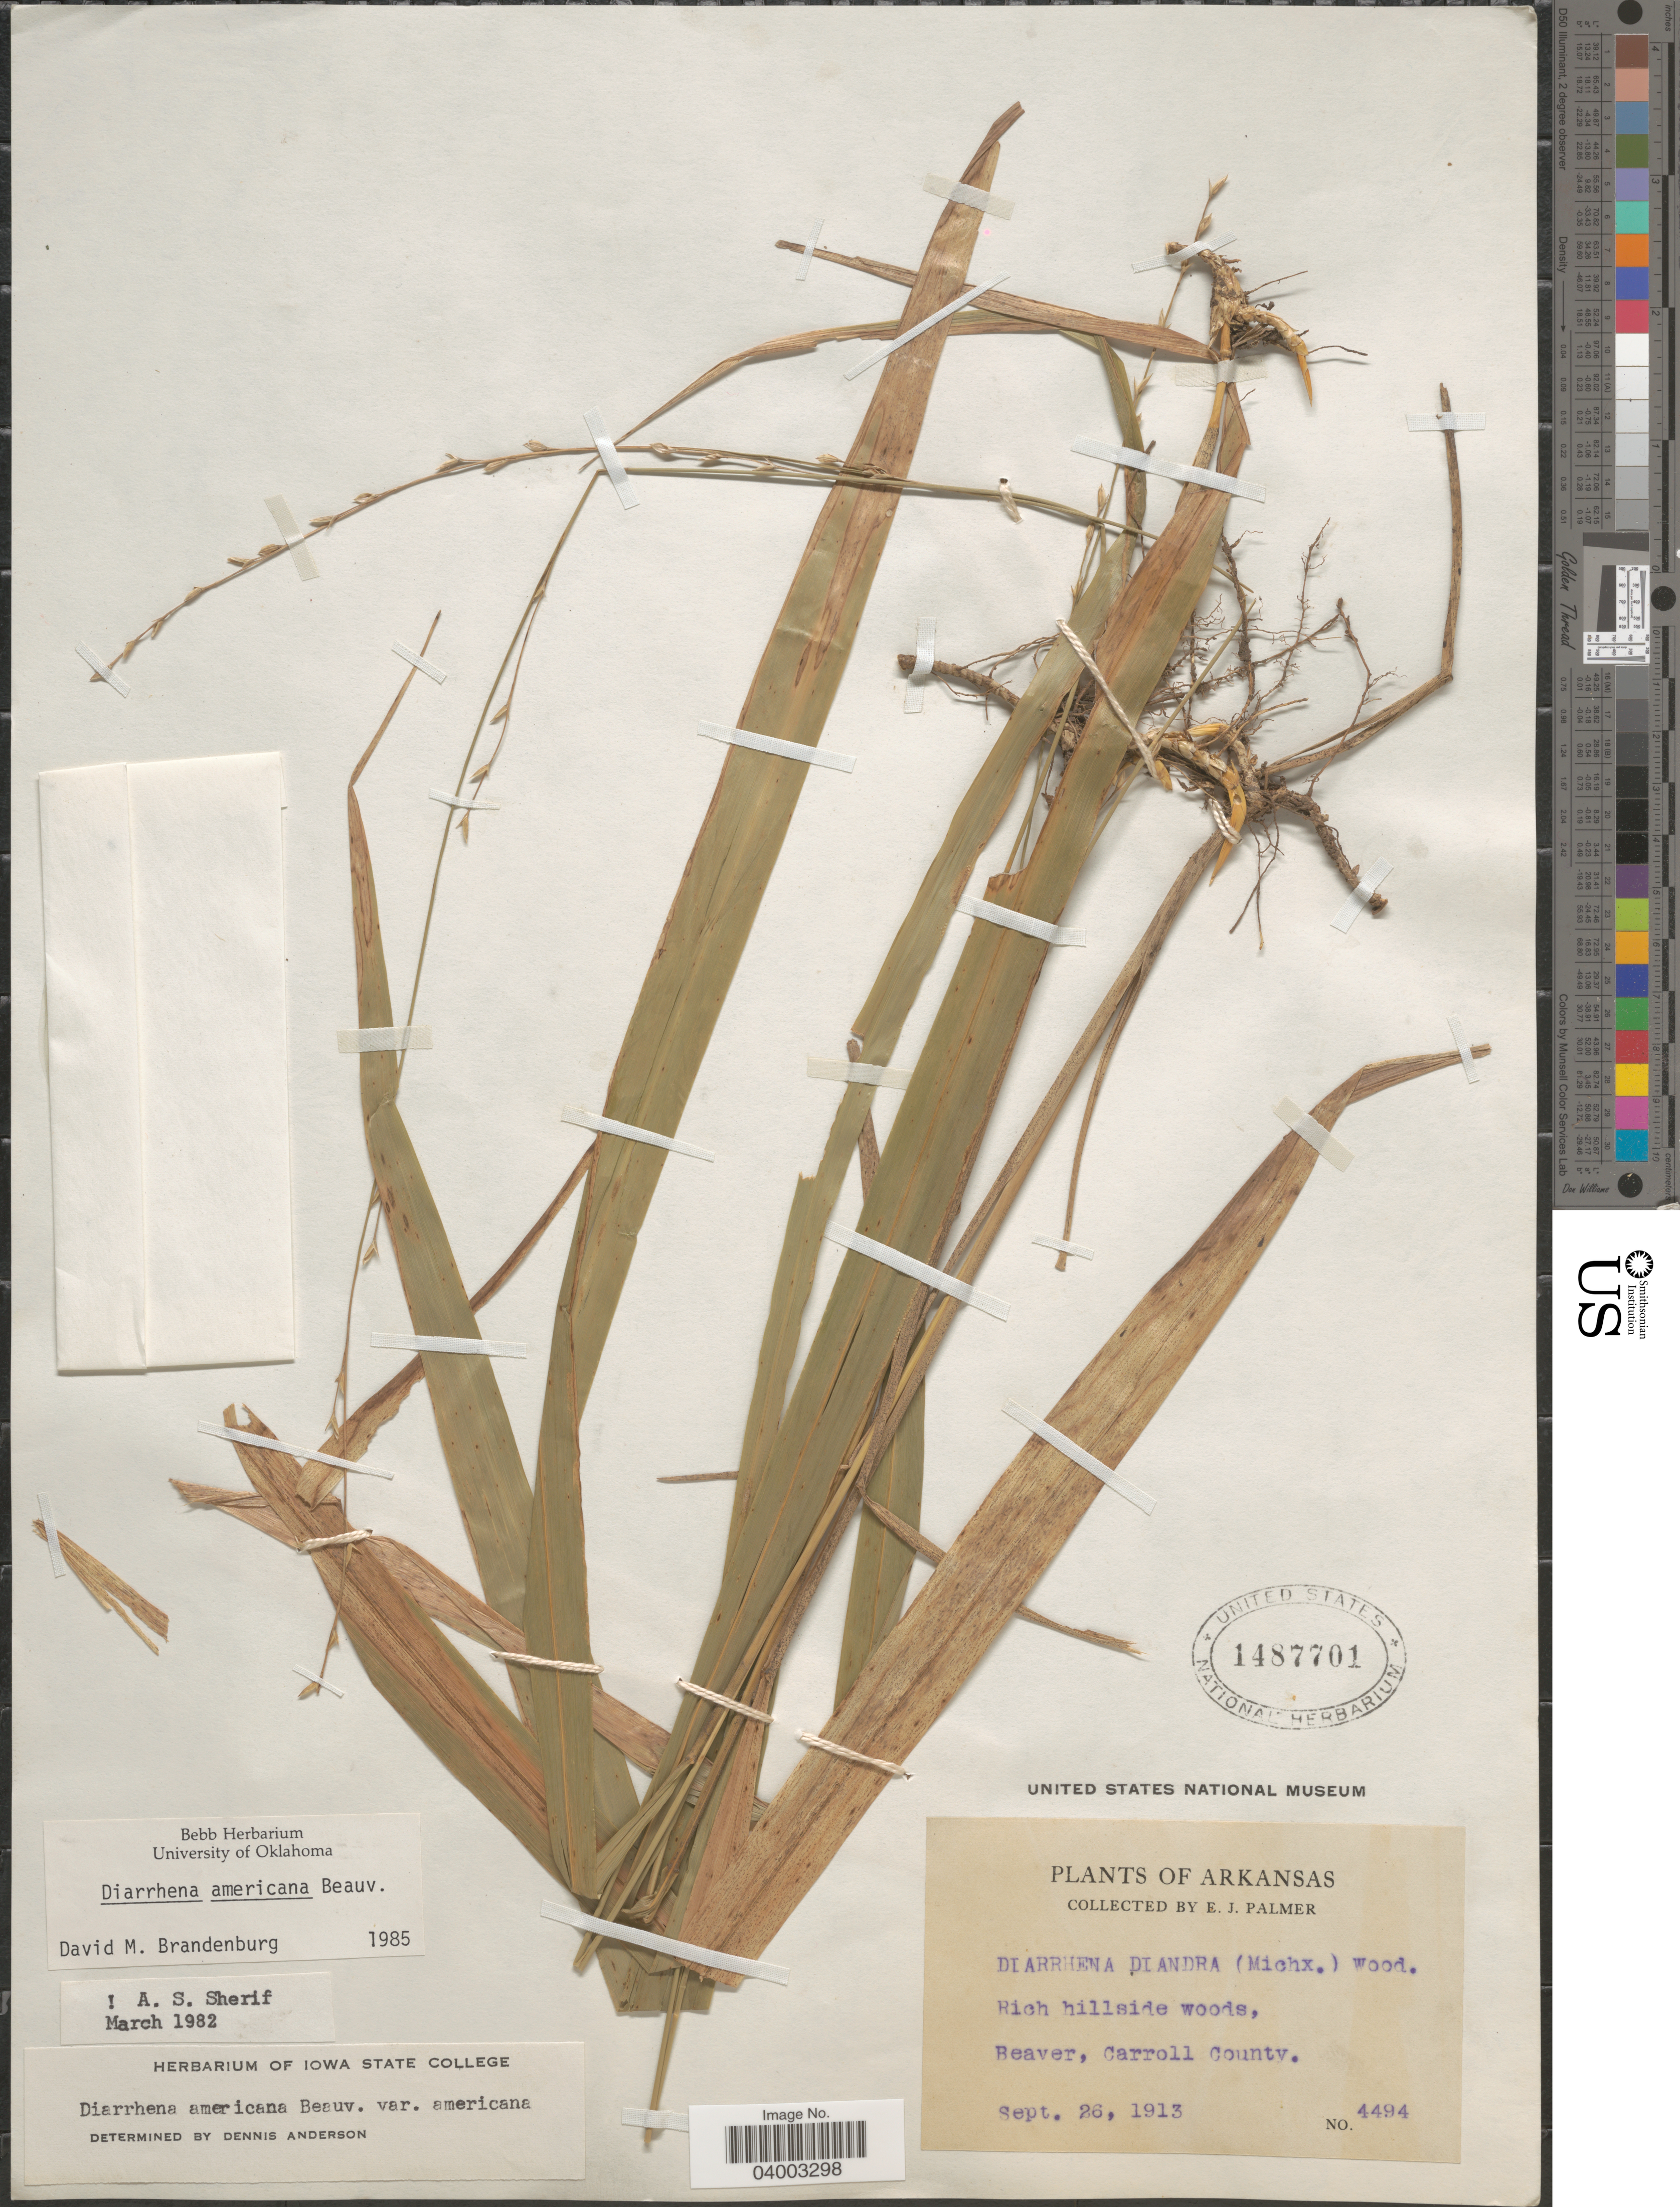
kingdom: Plantae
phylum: Tracheophyta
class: Liliopsida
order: Poales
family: Poaceae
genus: Diarrhena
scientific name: Diarrhena americana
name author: P. Beauv.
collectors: E. J. Palmer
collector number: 4494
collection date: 1913-09-26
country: United States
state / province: Arkansas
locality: Beaver, Carroll County.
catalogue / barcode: US 1487701